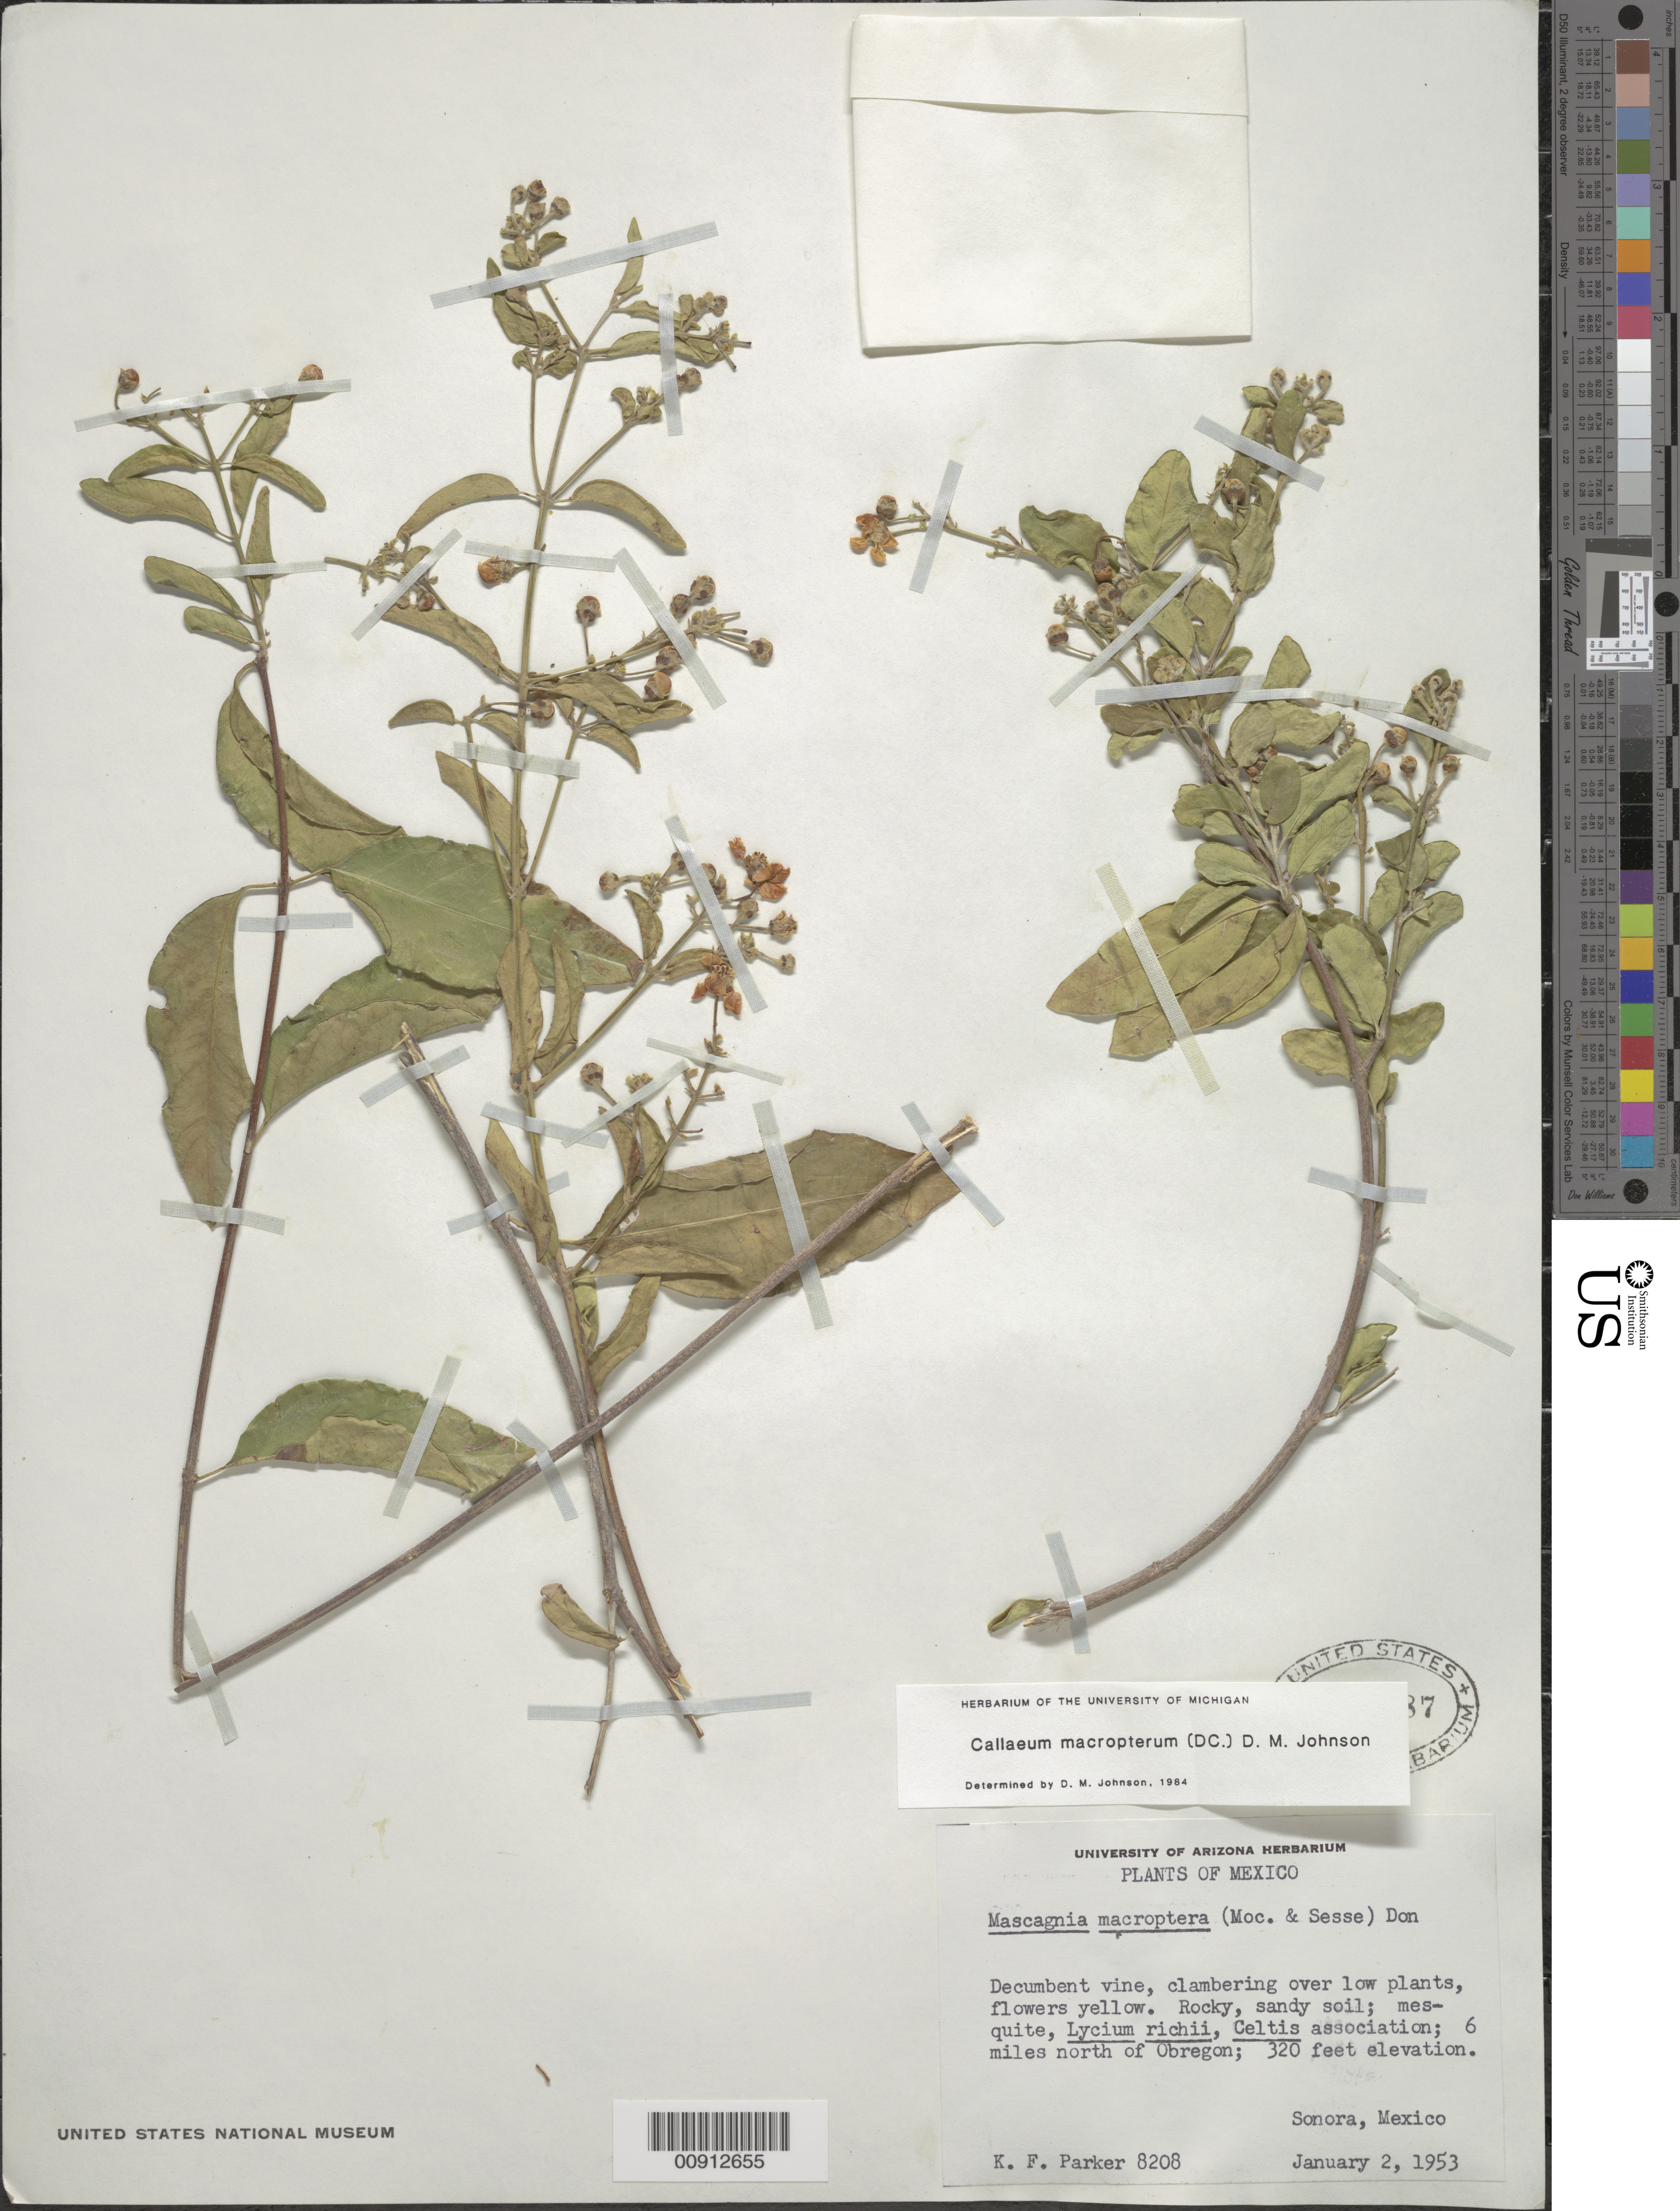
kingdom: Plantae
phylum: Tracheophyta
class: Magnoliopsida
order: Malpighiales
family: Malpighiaceae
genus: Callaeum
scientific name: Callaeum macropterum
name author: (Moc. & Sessé ex DC.) D.M. Johnson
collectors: K. F. Parker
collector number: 8208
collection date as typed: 02 Jan 1953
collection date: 1953-01-02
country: Mexico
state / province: Sonora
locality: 6 miles north of Obregón, Sonora.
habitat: Decumbent vine clambering over low plants. Rocky sandy soil; mesquite, Lycium richii, Celtis association.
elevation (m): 98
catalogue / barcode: US 2130587